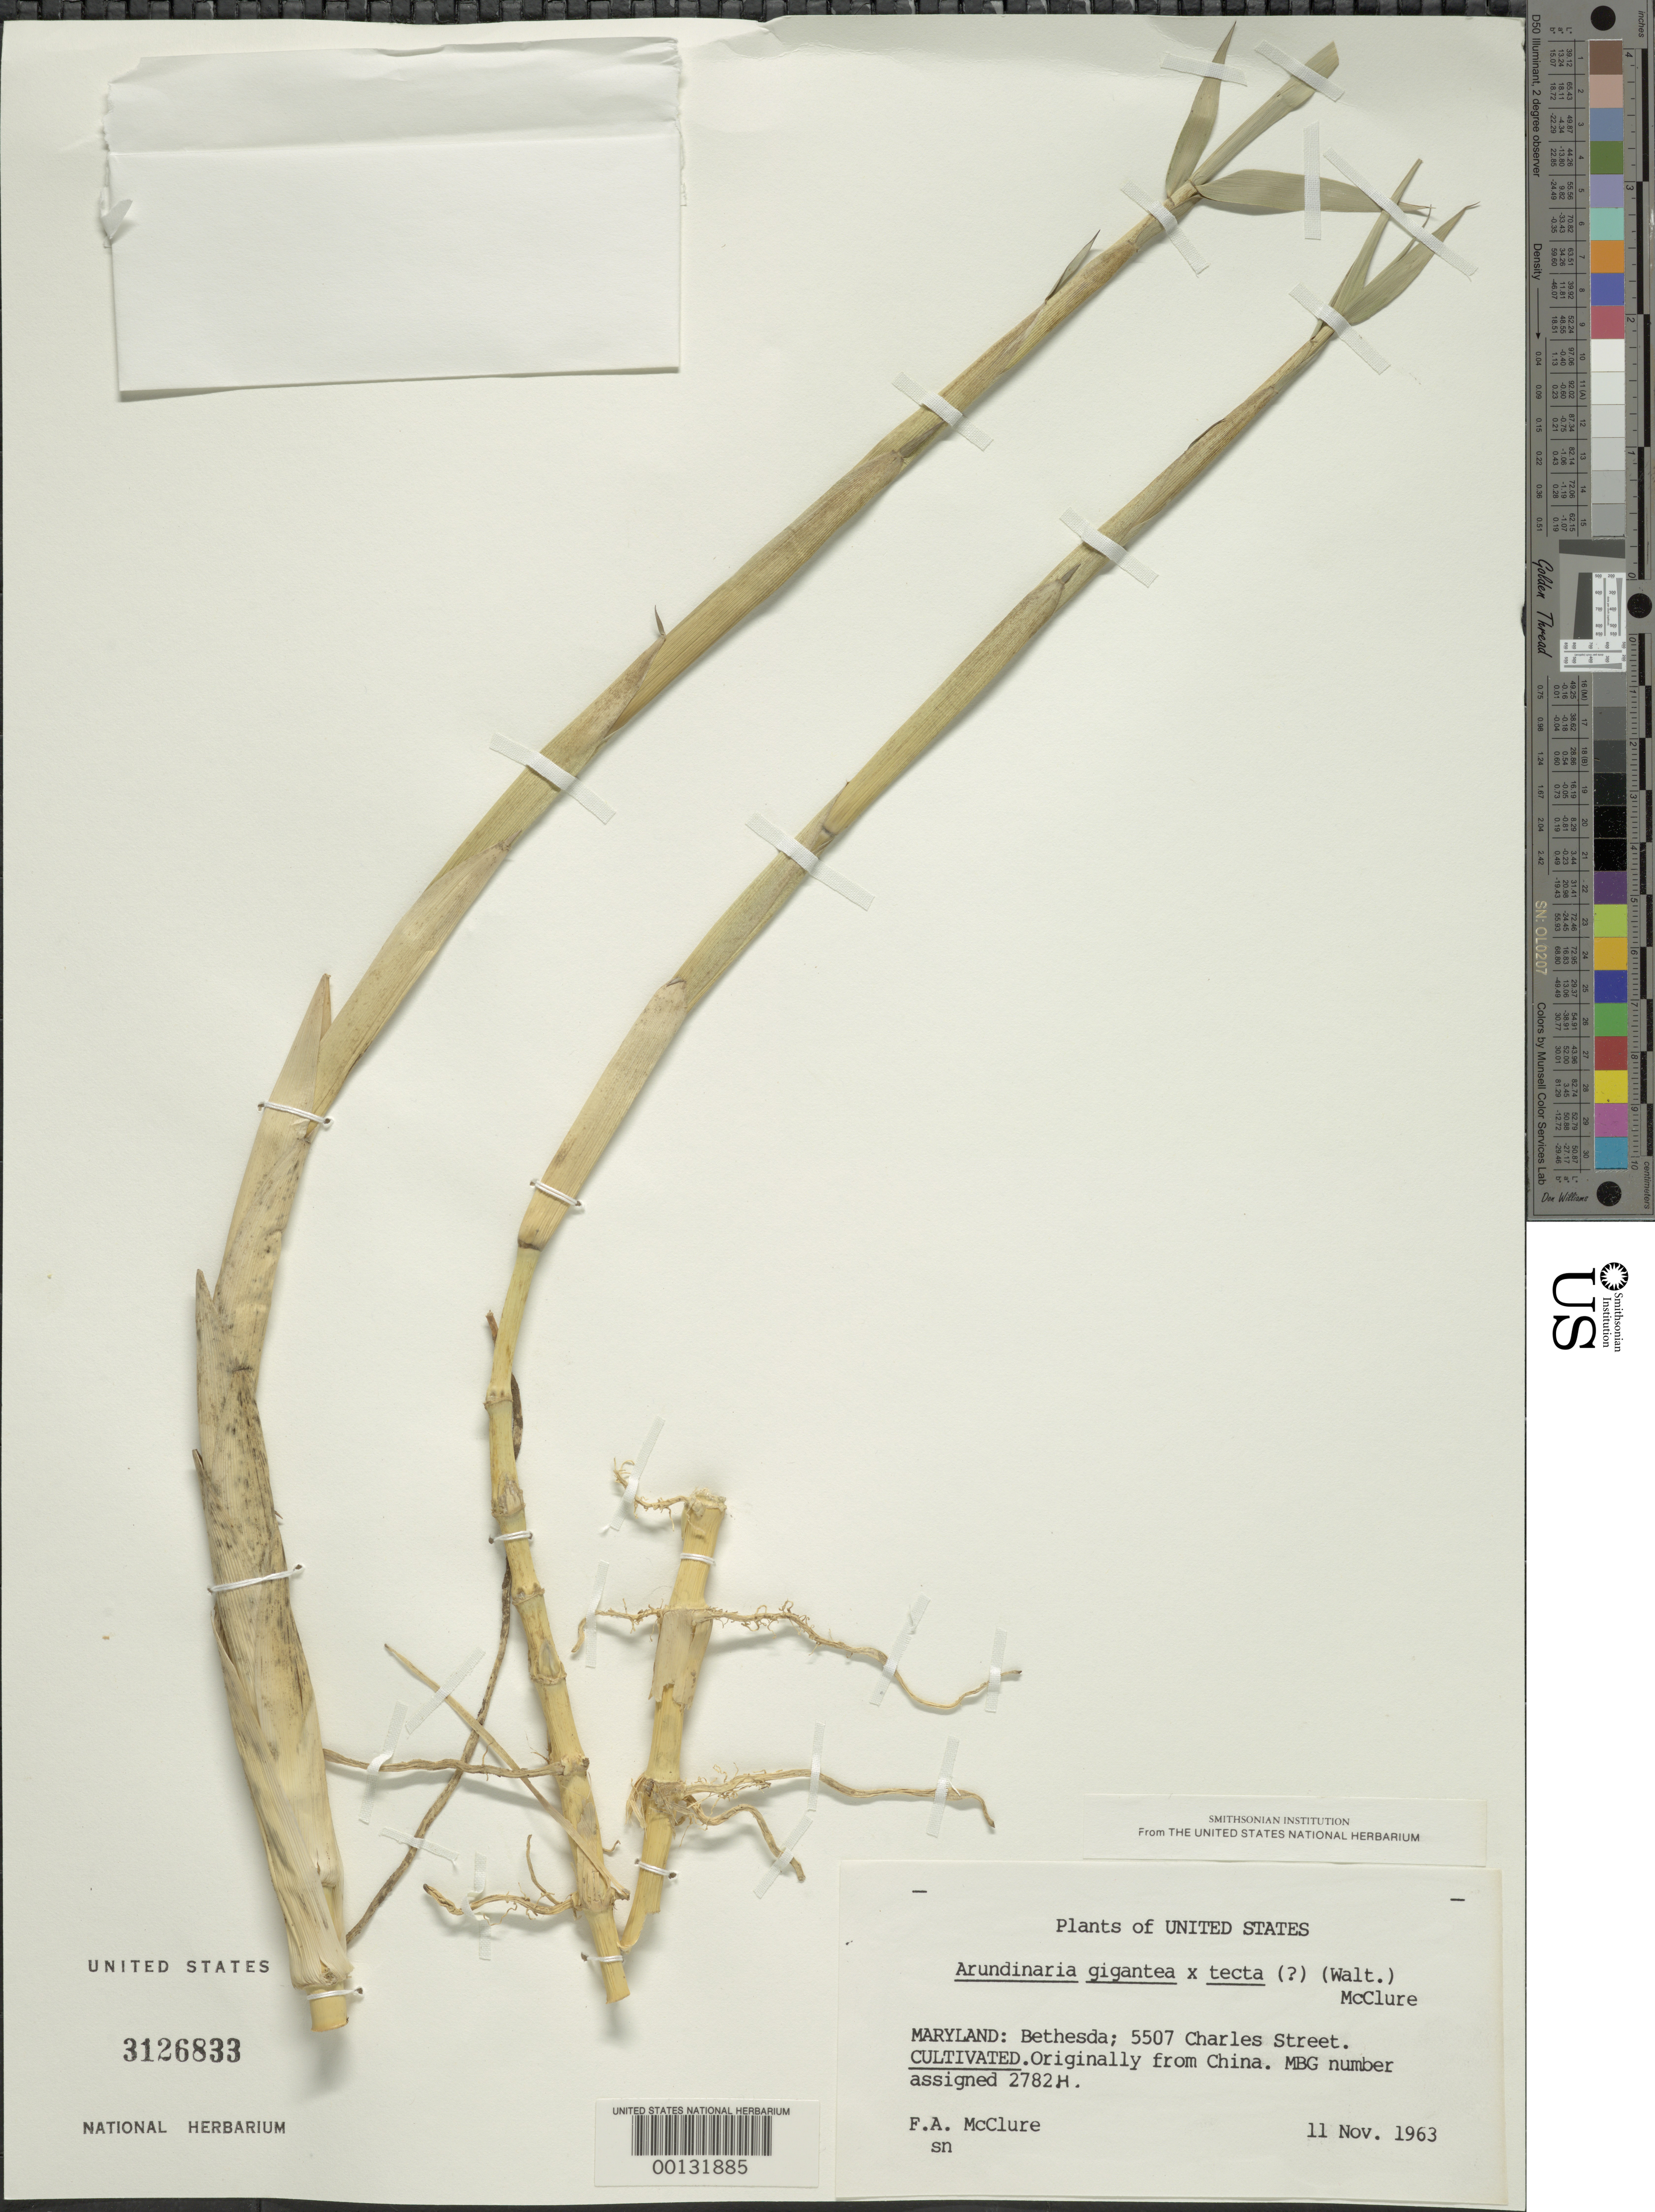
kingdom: Plantae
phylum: Tracheophyta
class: Liliopsida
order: Poales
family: Poaceae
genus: Arundinaria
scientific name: Arundinaria x gigantea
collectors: F. A. McClure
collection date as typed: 11 Nov 1963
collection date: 1963-11-11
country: United States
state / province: Maryland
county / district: Montgomery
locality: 5507 Charles Street, Bethesda (McClure's garden)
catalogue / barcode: US 3126833